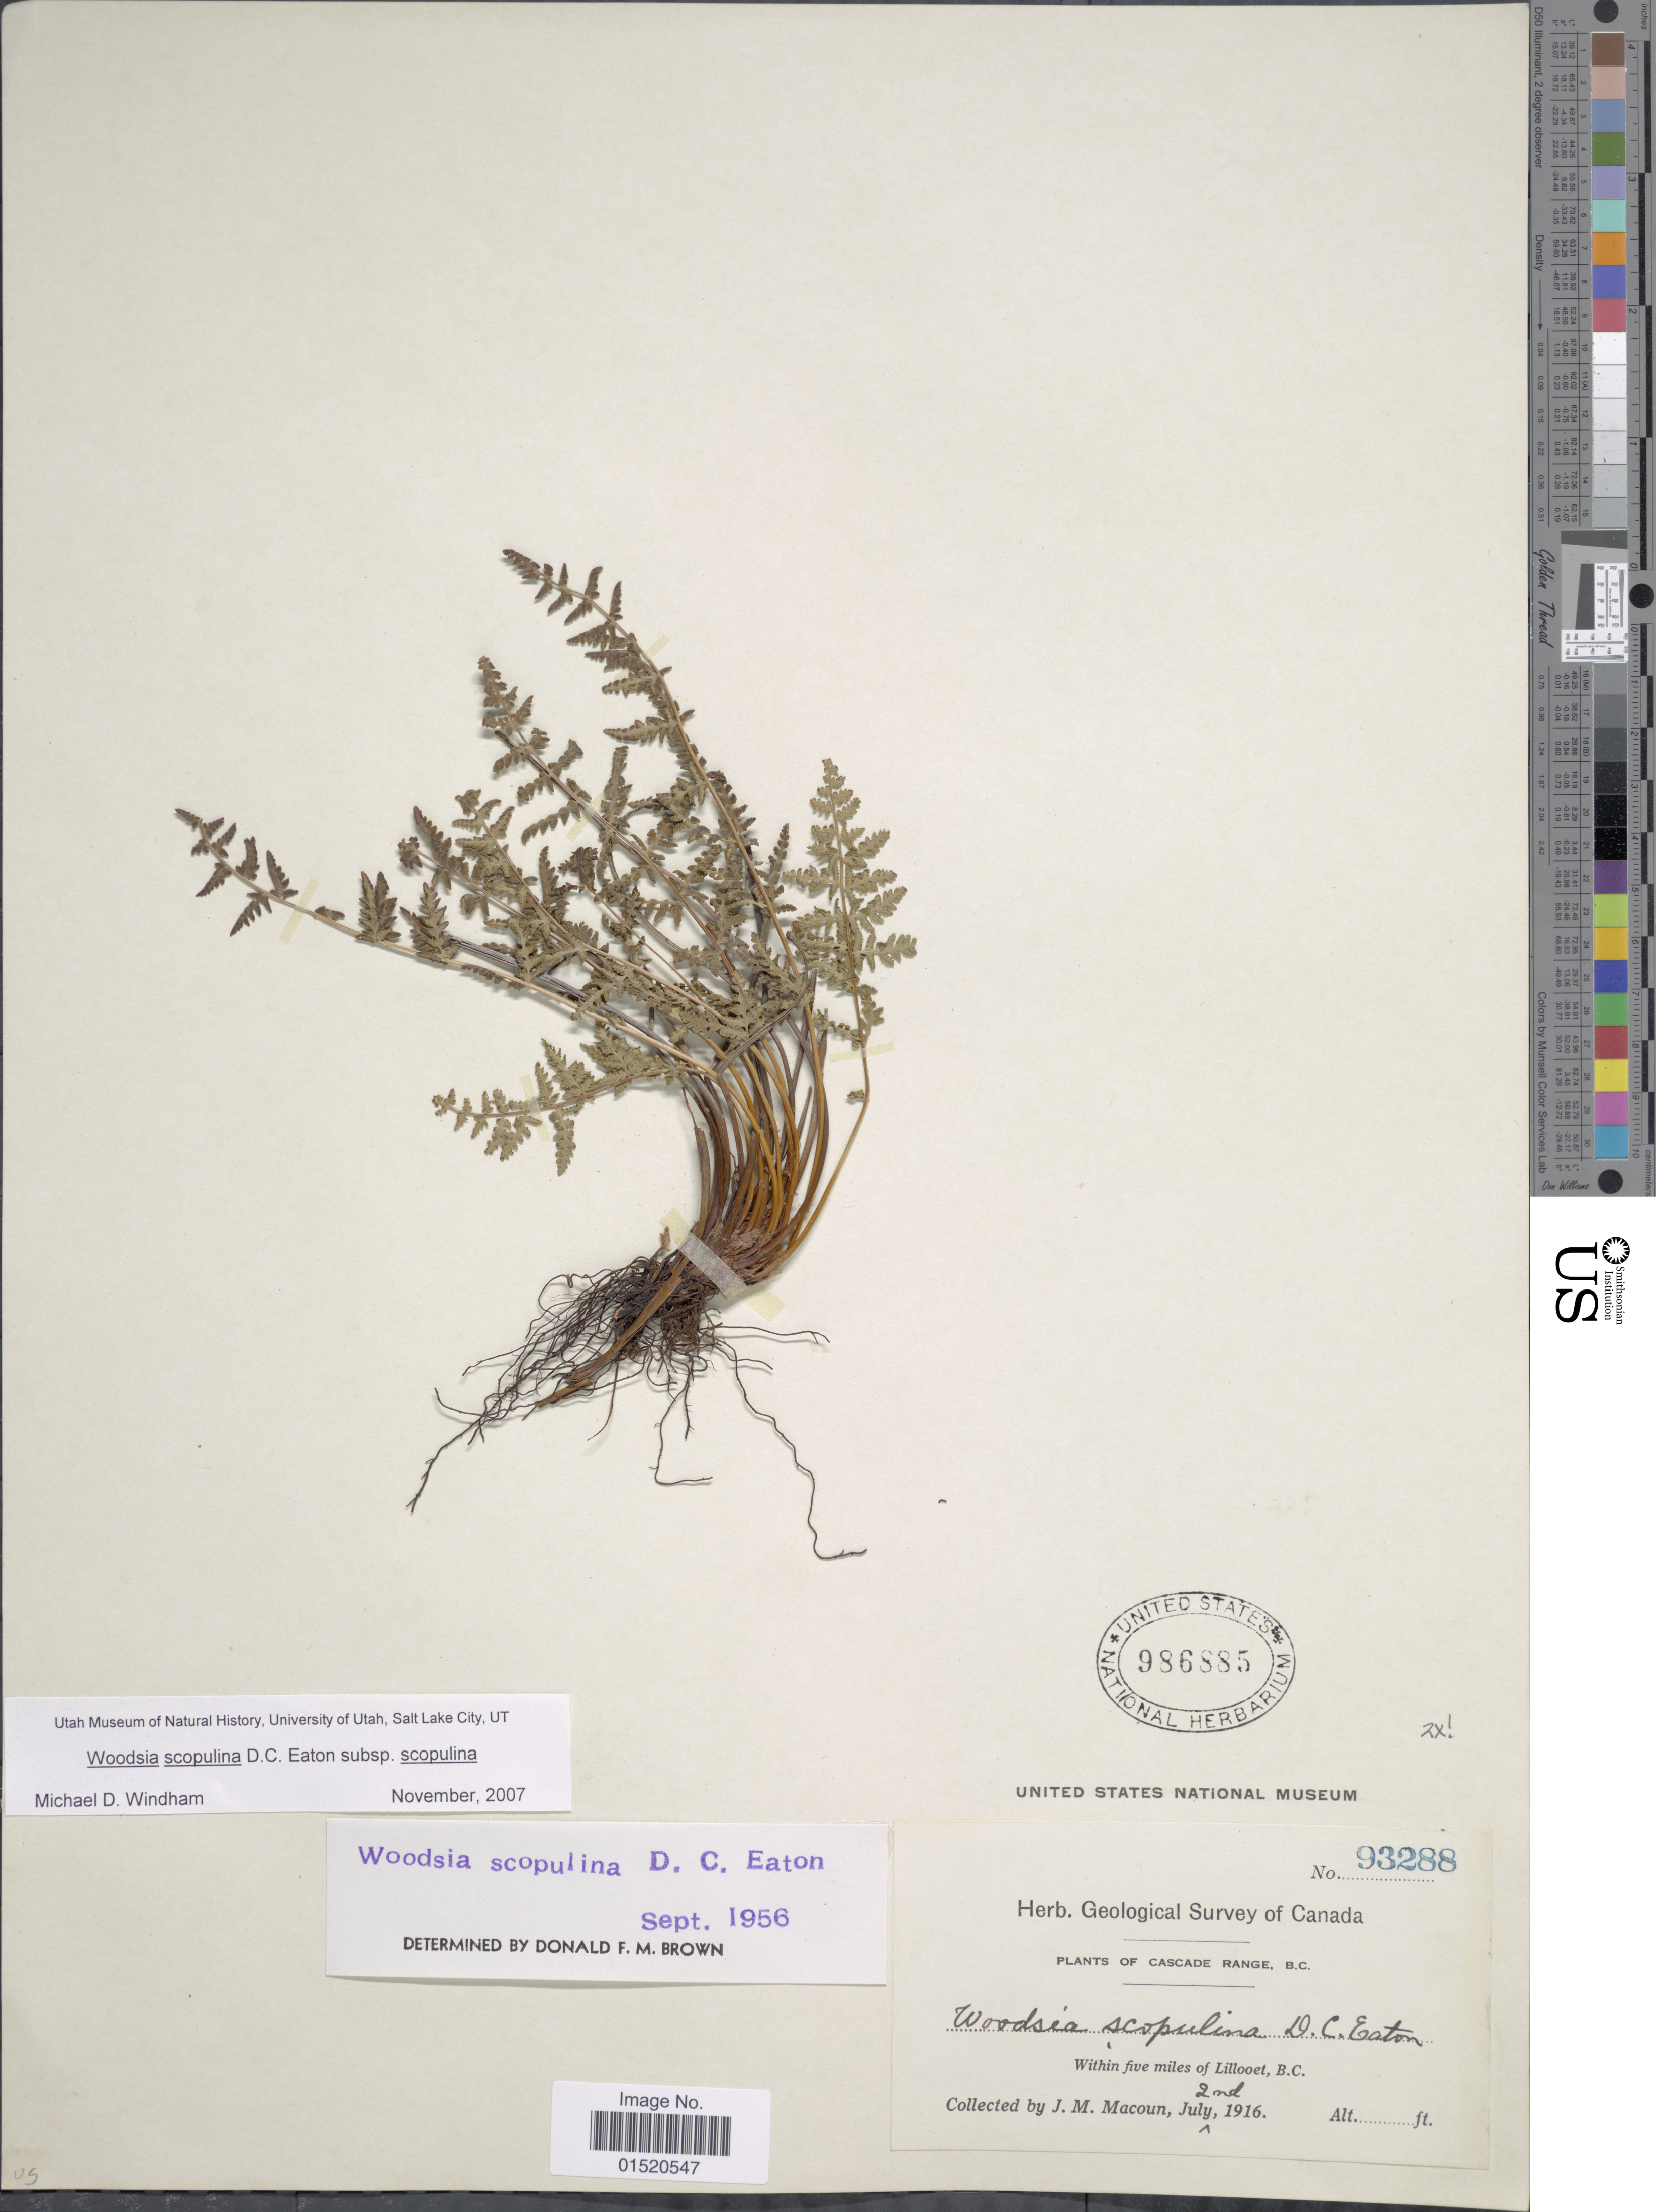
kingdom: Plantae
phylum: Tracheophyta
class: Polypodiopsida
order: Polypodiales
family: Woodsiaceae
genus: Woodsia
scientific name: Woodsia scopulina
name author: D.C. Eaton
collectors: J. M. Macoun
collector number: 93288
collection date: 1916-07-02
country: Canada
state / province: British Columbia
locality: Cascade range, Within five miles of Lillooet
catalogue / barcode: US 986885